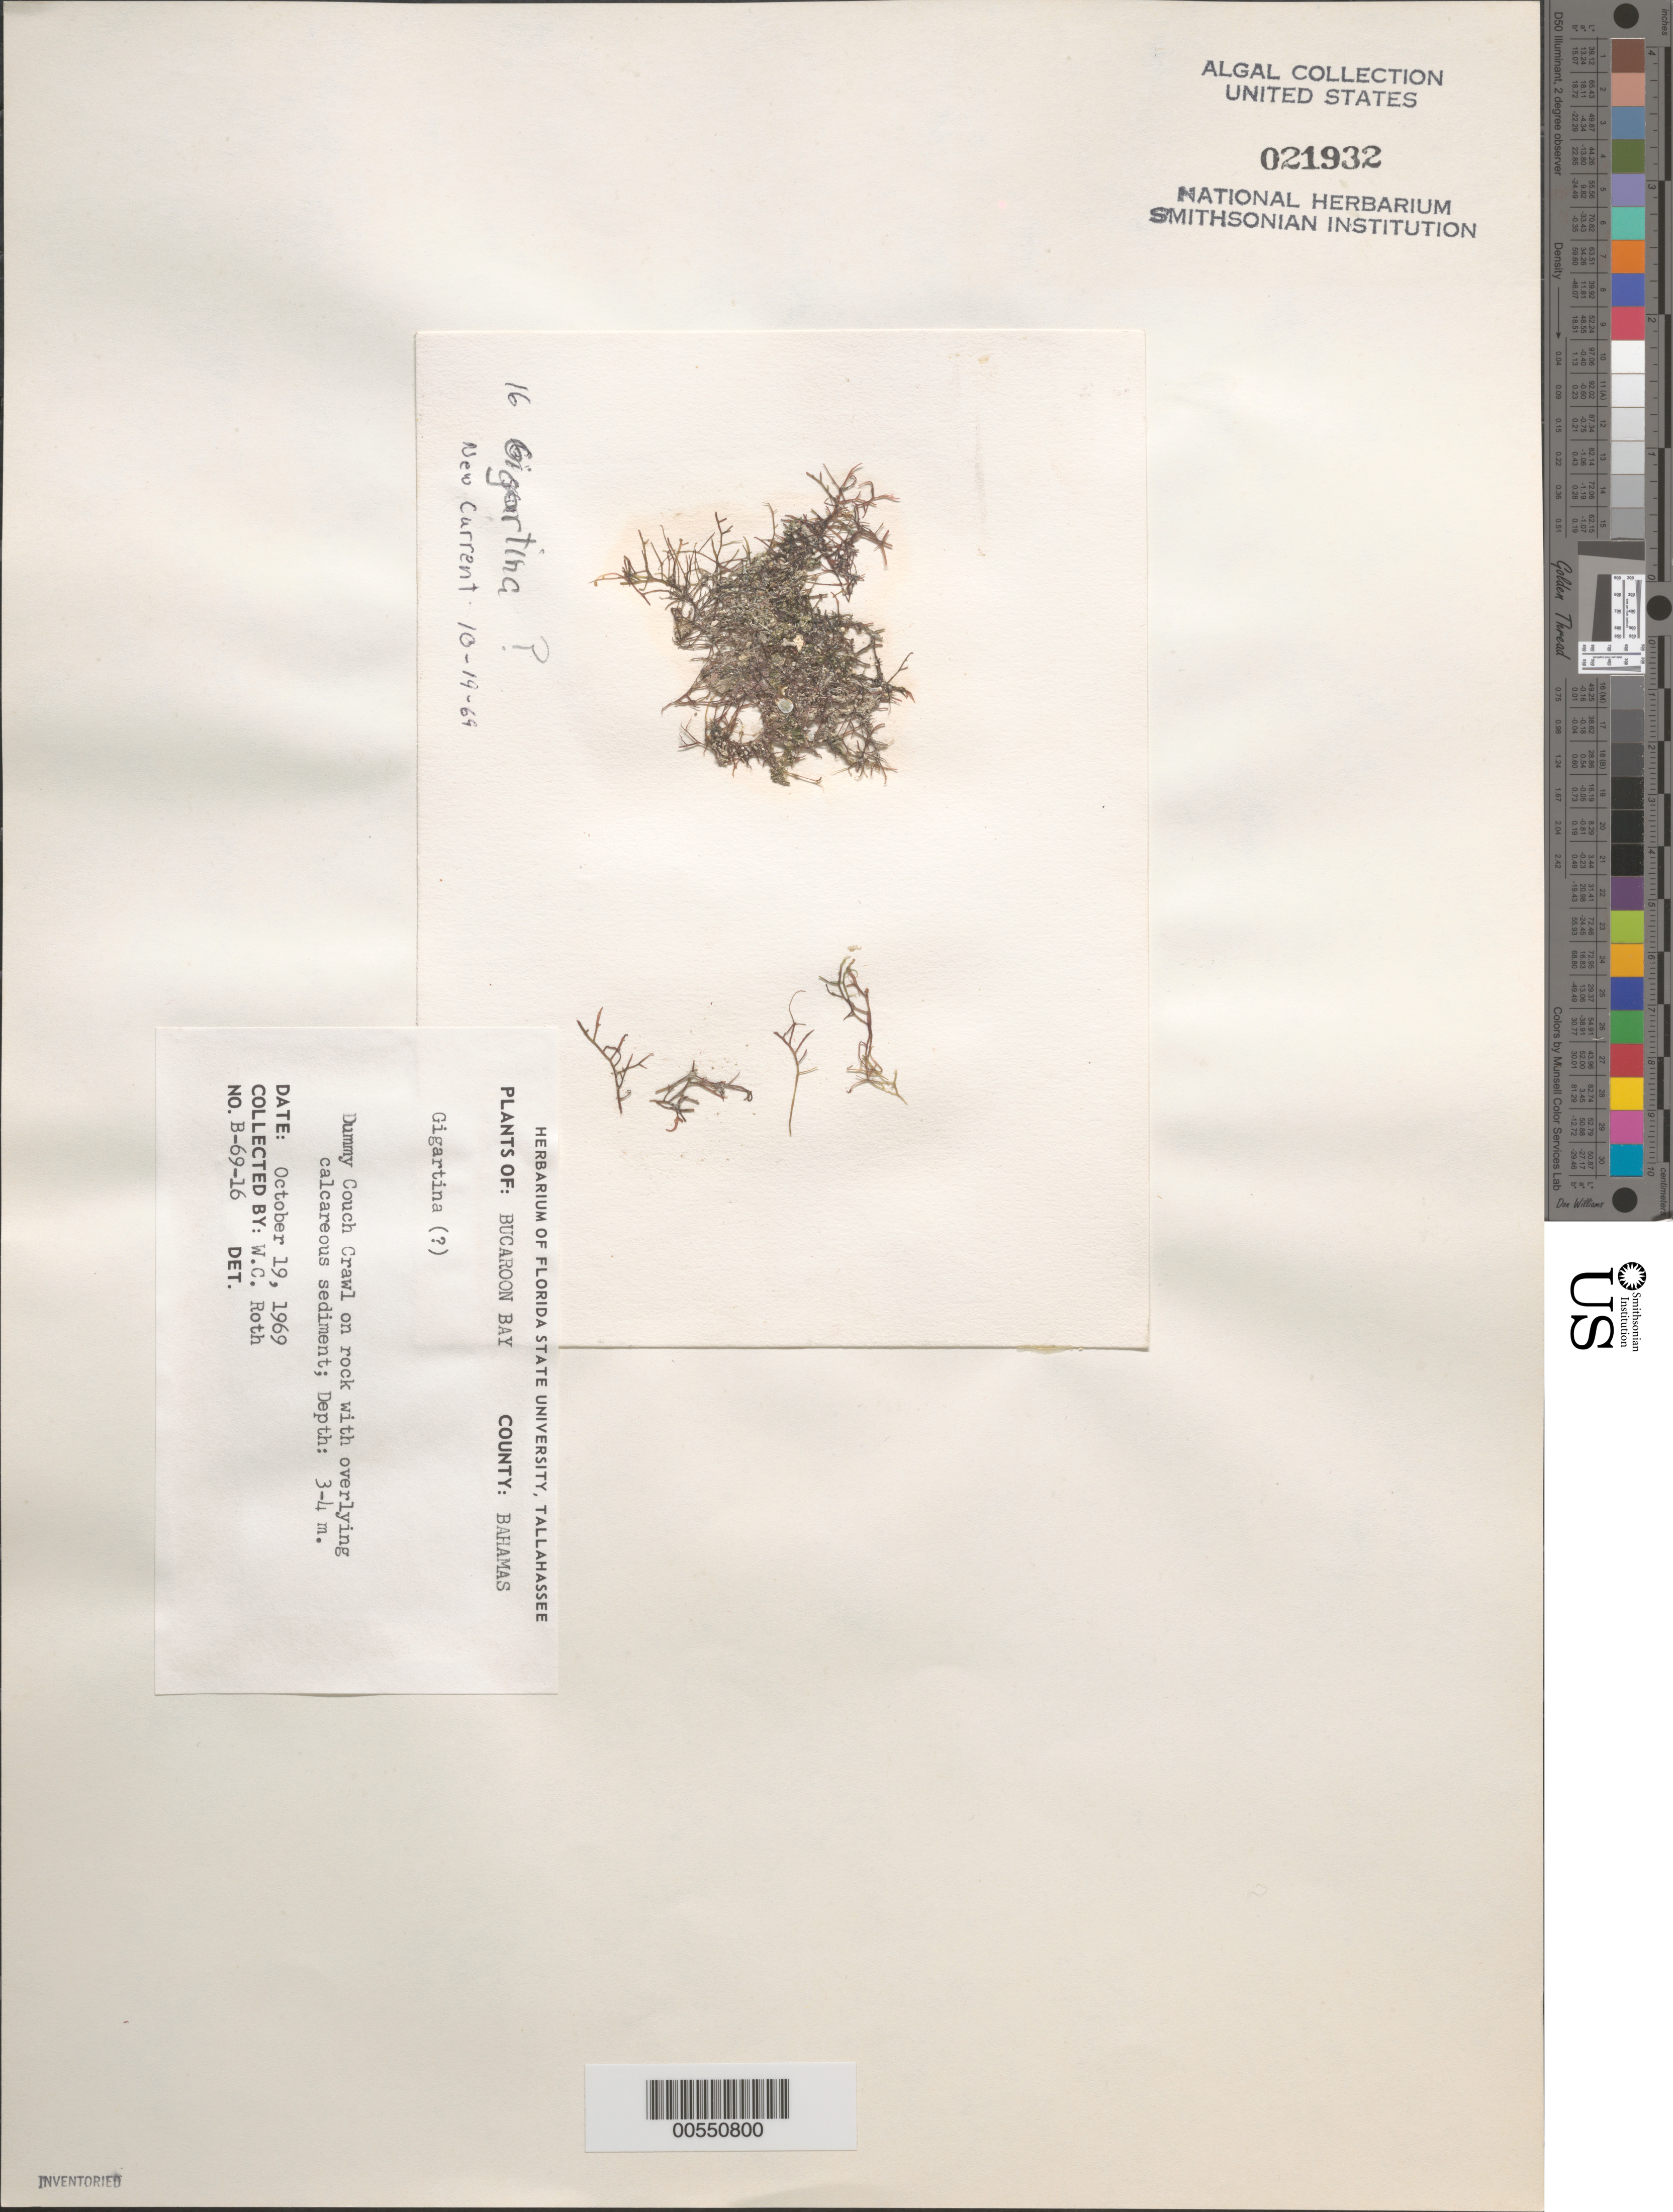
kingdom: Plantae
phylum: Rhodophyta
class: Florideophyceae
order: Gigartinales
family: Gigartinaceae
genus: Gigartina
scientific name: Gigartina sp.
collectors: W. C. Roth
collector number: B-69-16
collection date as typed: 19 Oct 1969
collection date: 1969-10-19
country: Bahamas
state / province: Abaco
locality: Dummy couch crawl, buckaroon bay, great abaco island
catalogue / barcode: US 21932